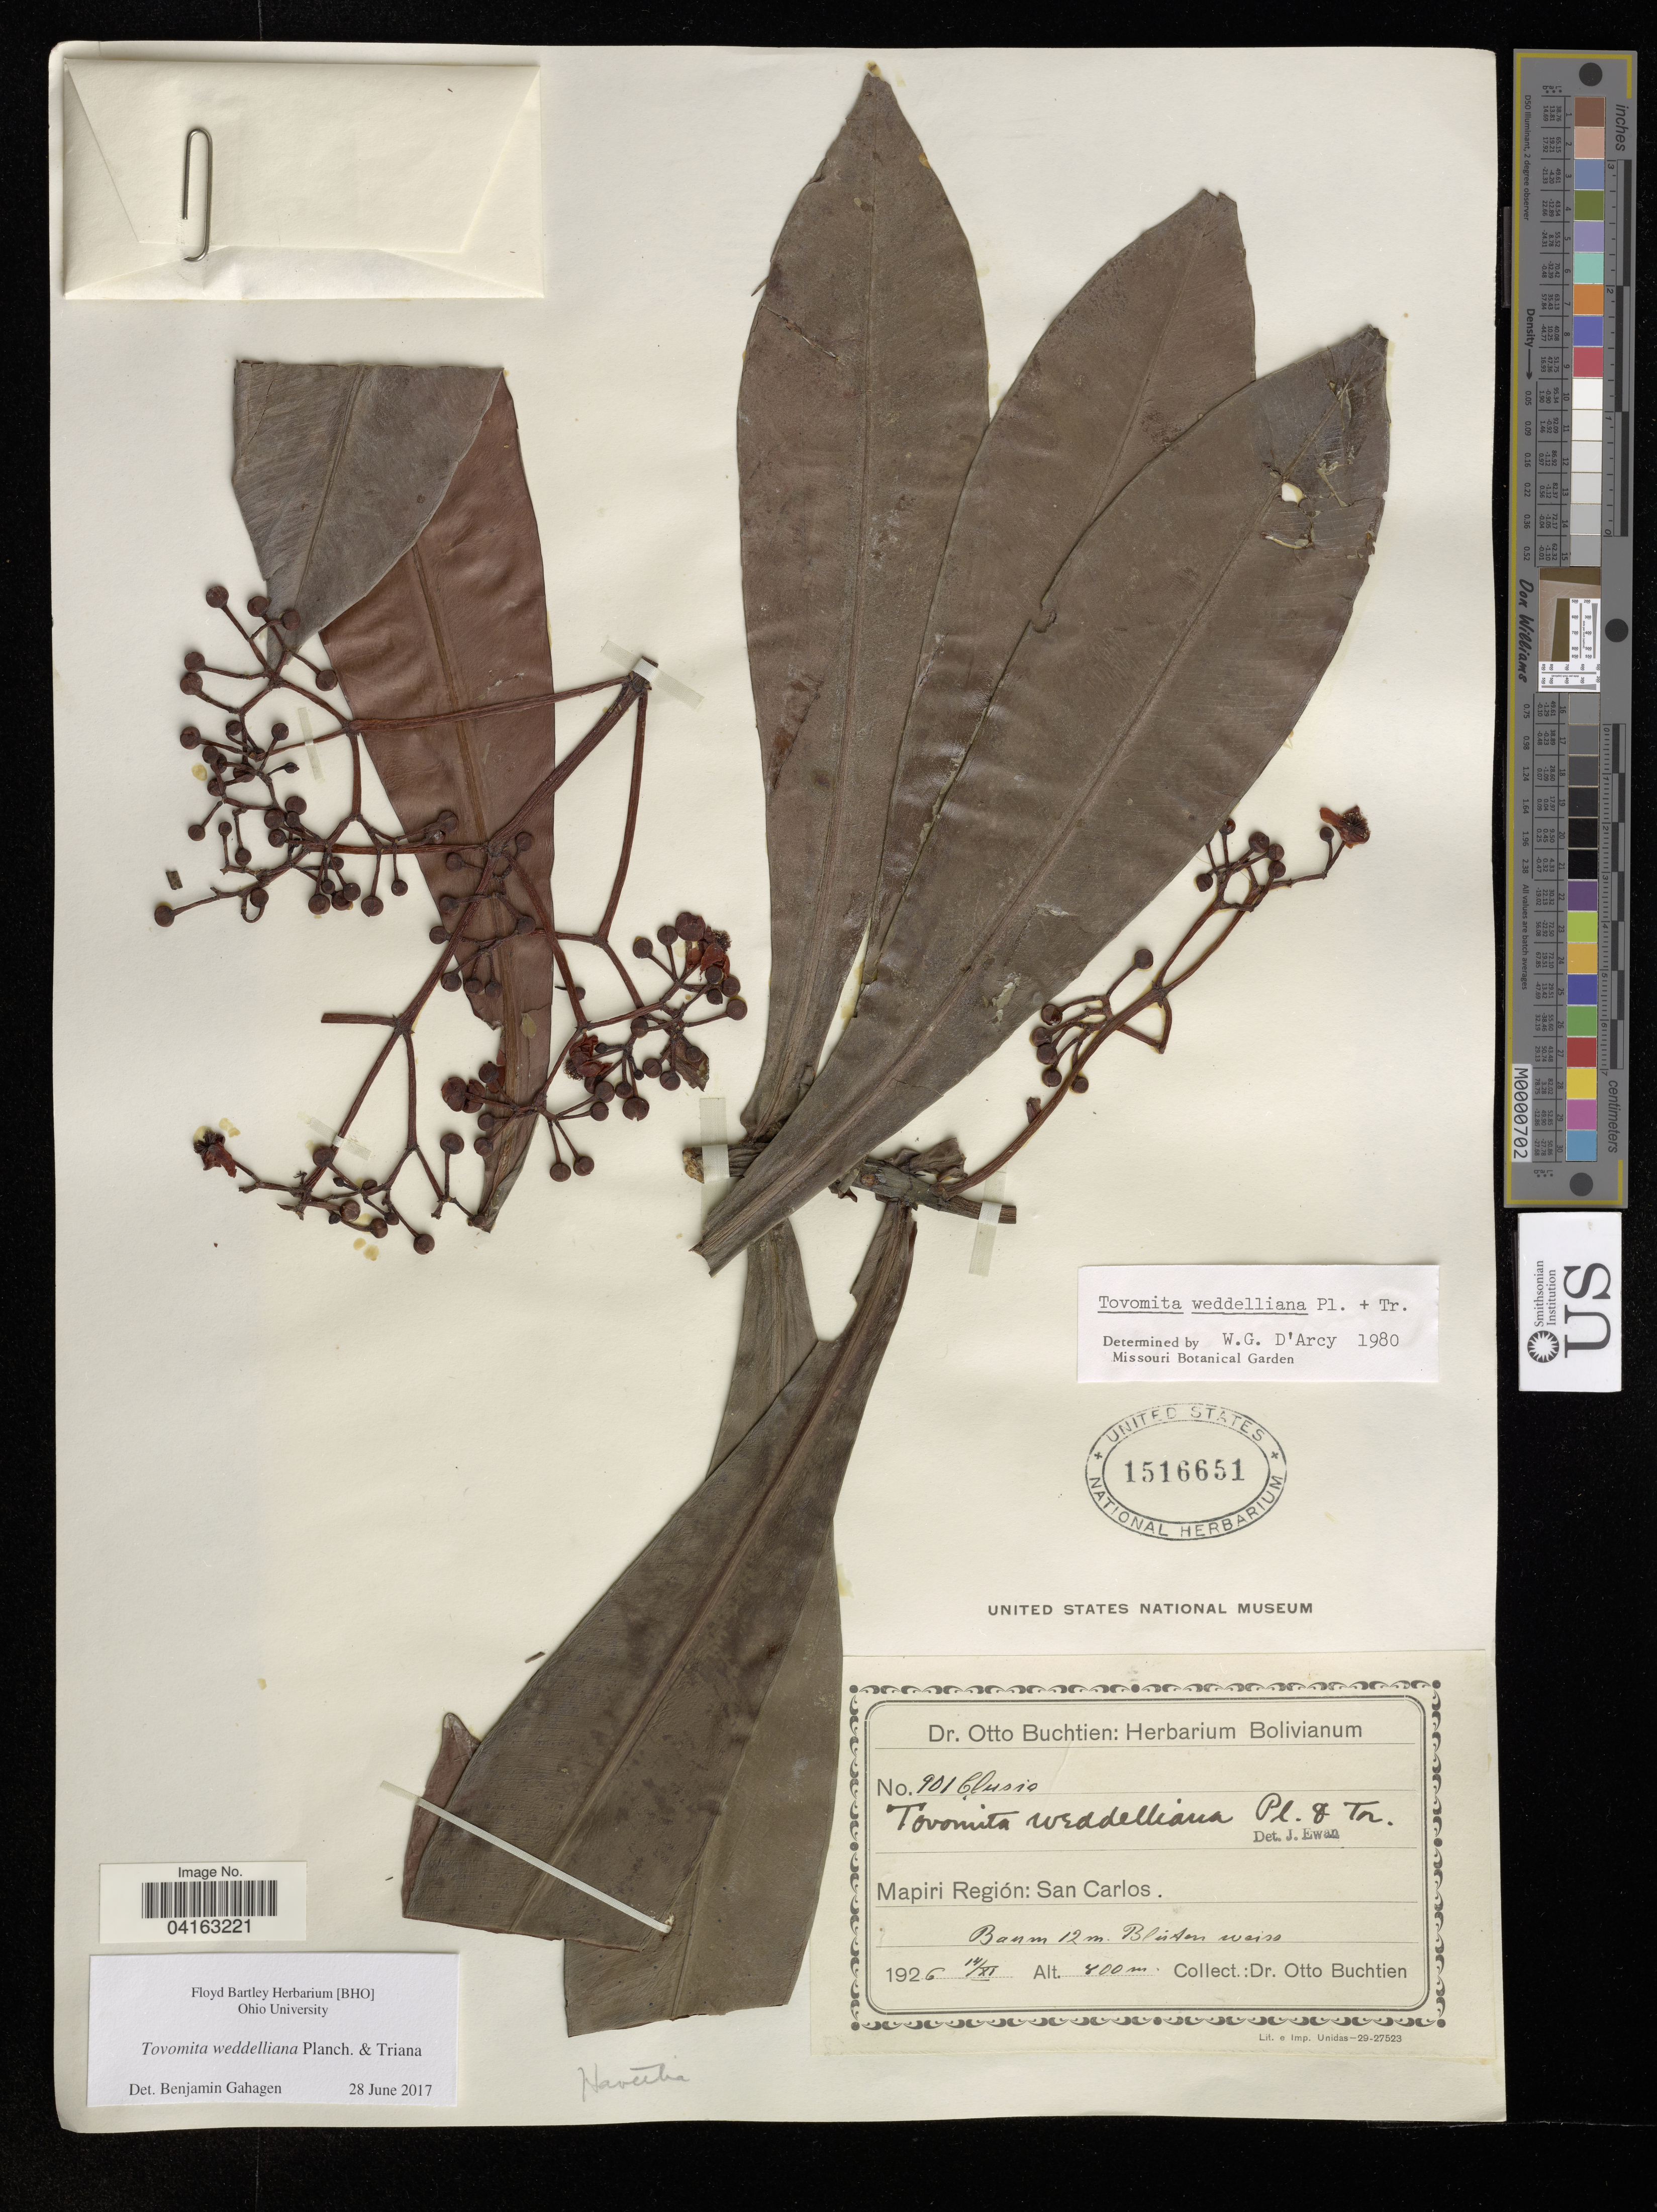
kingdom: Plantae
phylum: Tracheophyta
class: Magnoliopsida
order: Malpighiales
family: Clusiaceae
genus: Tovomita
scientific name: Tovomita weddelliana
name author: Planch. & Triana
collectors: O. Buchtien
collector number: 901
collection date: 1926-11-14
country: Bolivia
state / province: La Paz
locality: Mapiri Región: San Carlos.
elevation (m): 400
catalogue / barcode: US 1516651